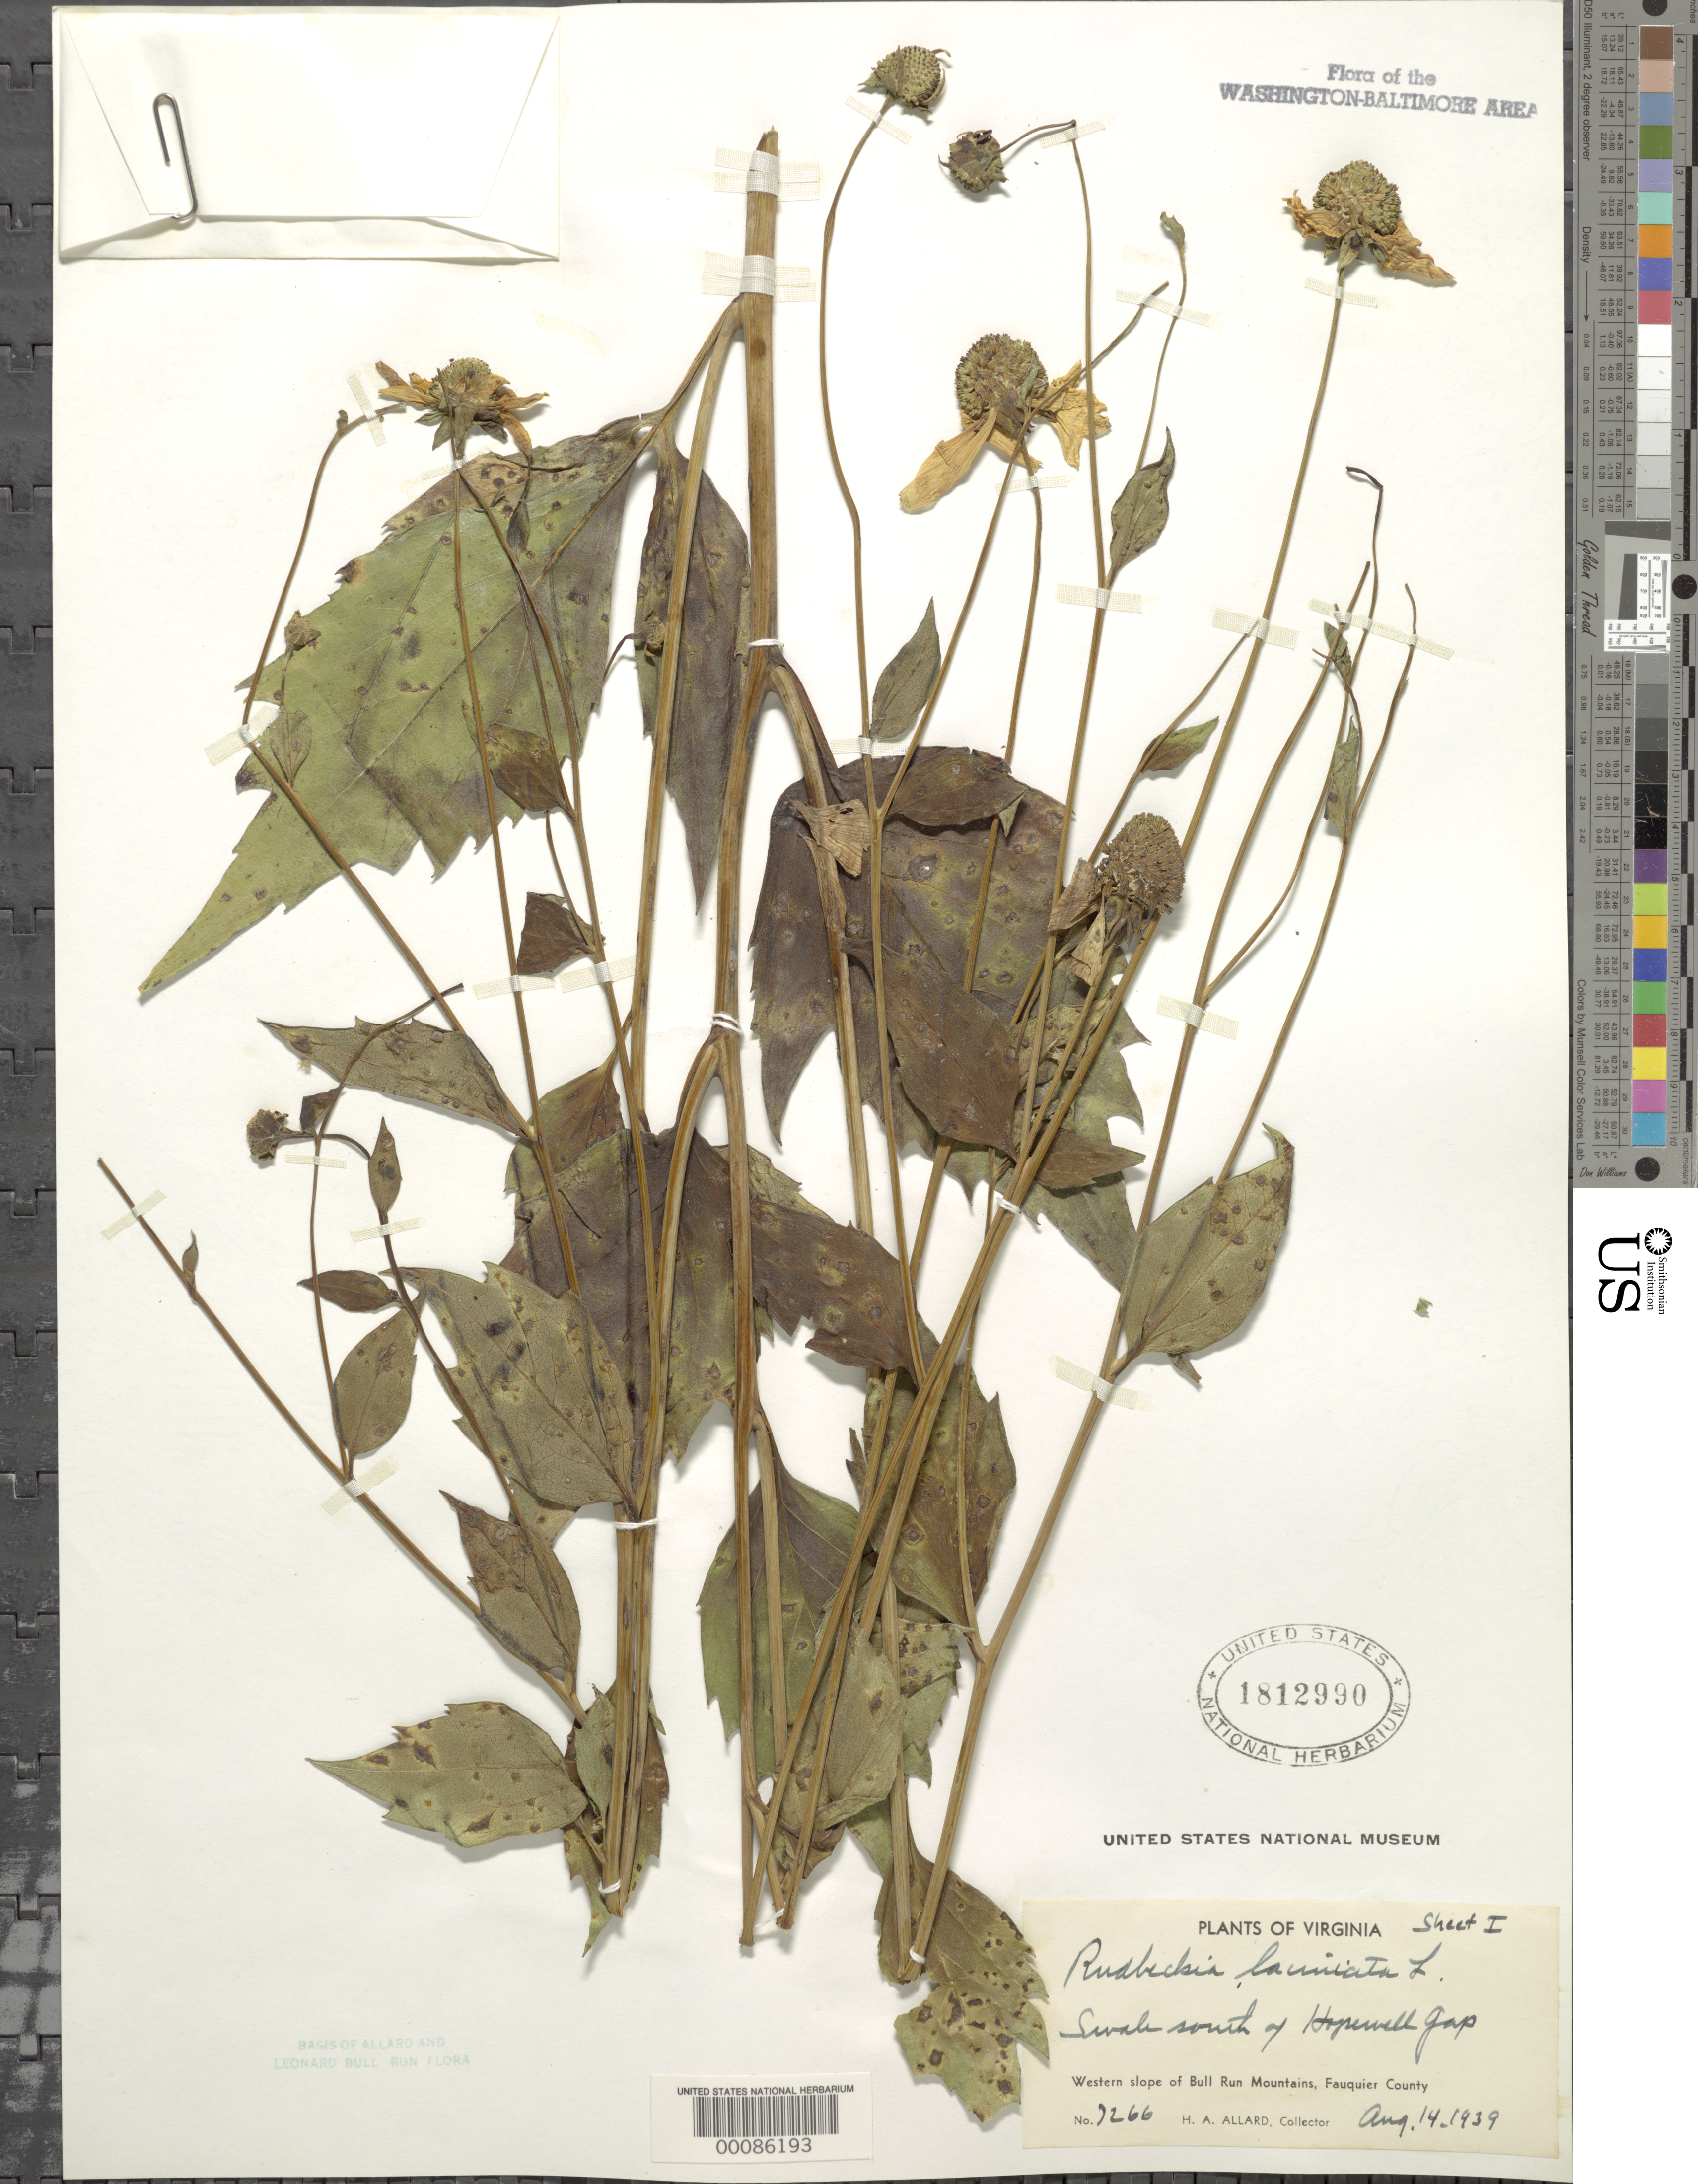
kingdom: Plantae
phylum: Tracheophyta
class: Magnoliopsida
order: Asterales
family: Asteraceae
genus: Rudbeckia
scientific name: Rudbeckia laciniata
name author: L.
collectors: H. A. Allard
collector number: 7266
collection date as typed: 14 Aug 1939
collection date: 1939-08-14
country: United States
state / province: Virginia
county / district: Fauquier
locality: South of Hopewell Gap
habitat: Swale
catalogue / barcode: US 1812990